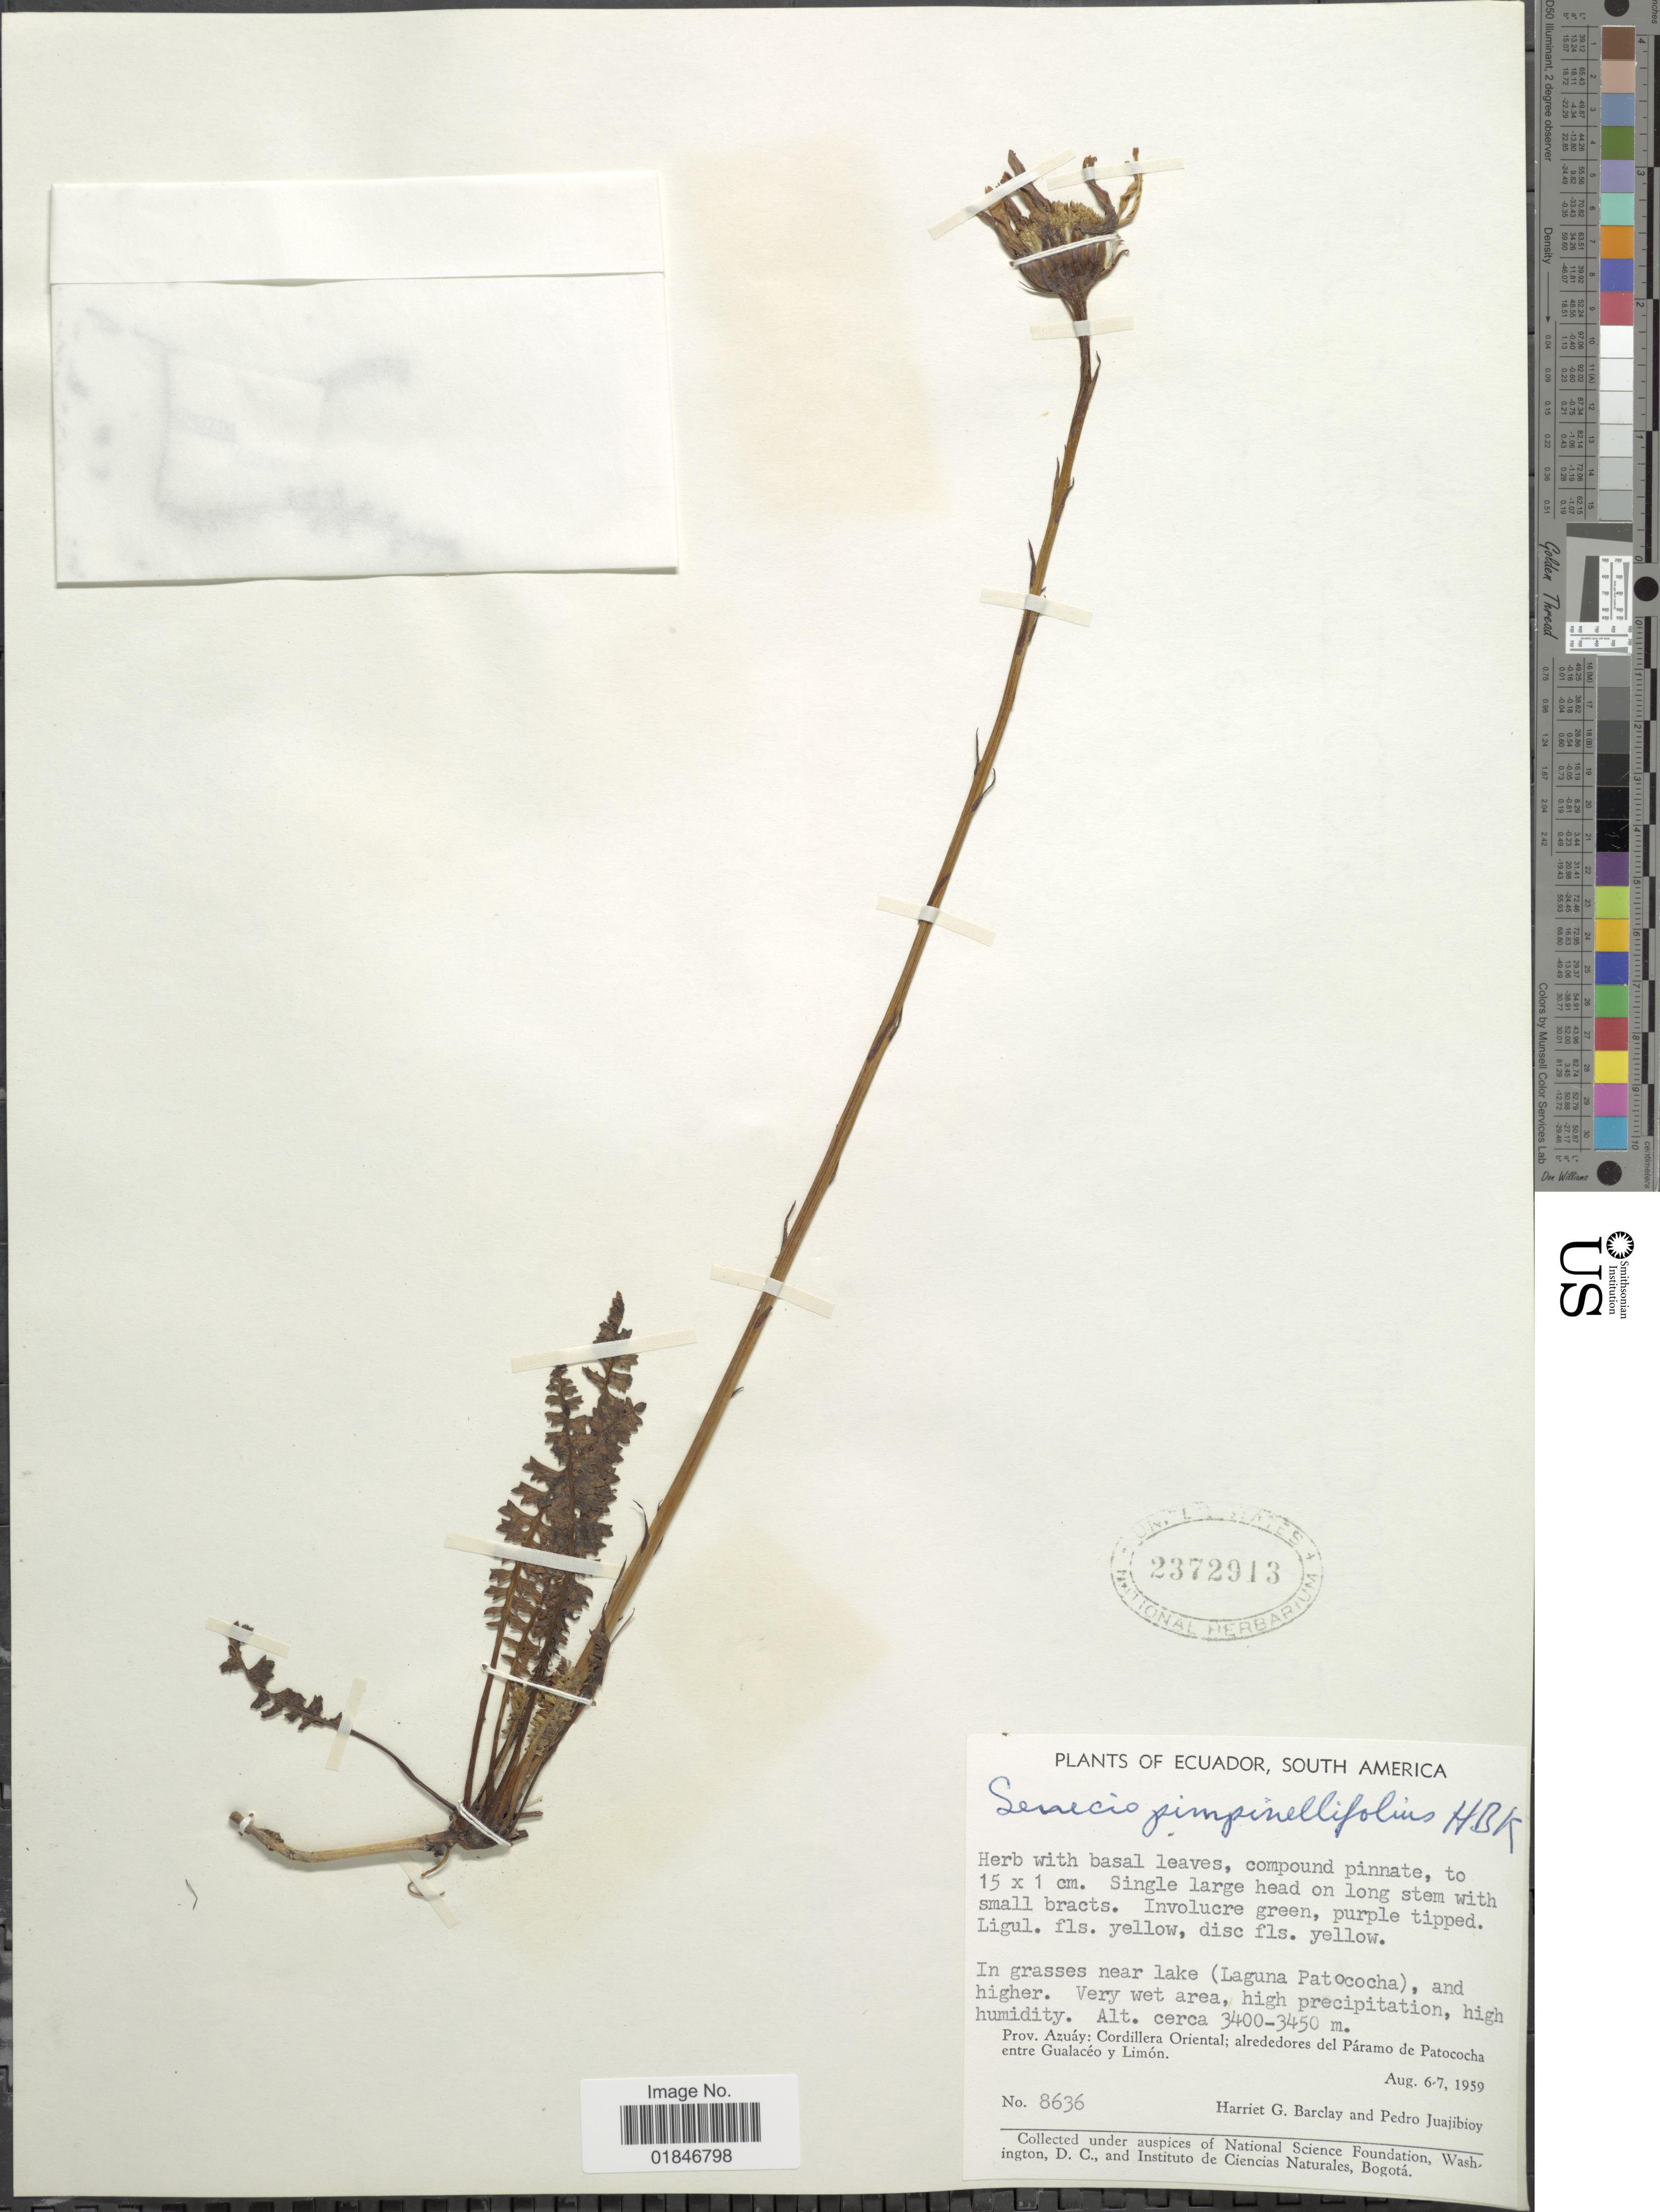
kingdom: Plantae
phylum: Tracheophyta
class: Magnoliopsida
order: Asterales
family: Asteraceae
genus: Dorobaea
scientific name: Dorobaea pimpinellifolia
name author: (Kunth) B. Nord.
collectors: H. G. Barclay & P. Juajibioy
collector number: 8636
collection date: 1959-08-06/1959-08-07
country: Ecuador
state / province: Azuay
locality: Prov. Azuay: Cordillera Oriental; alrededores del Paramo de Patococha entre Gualaceo y Limon.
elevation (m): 3400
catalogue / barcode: US 2372913